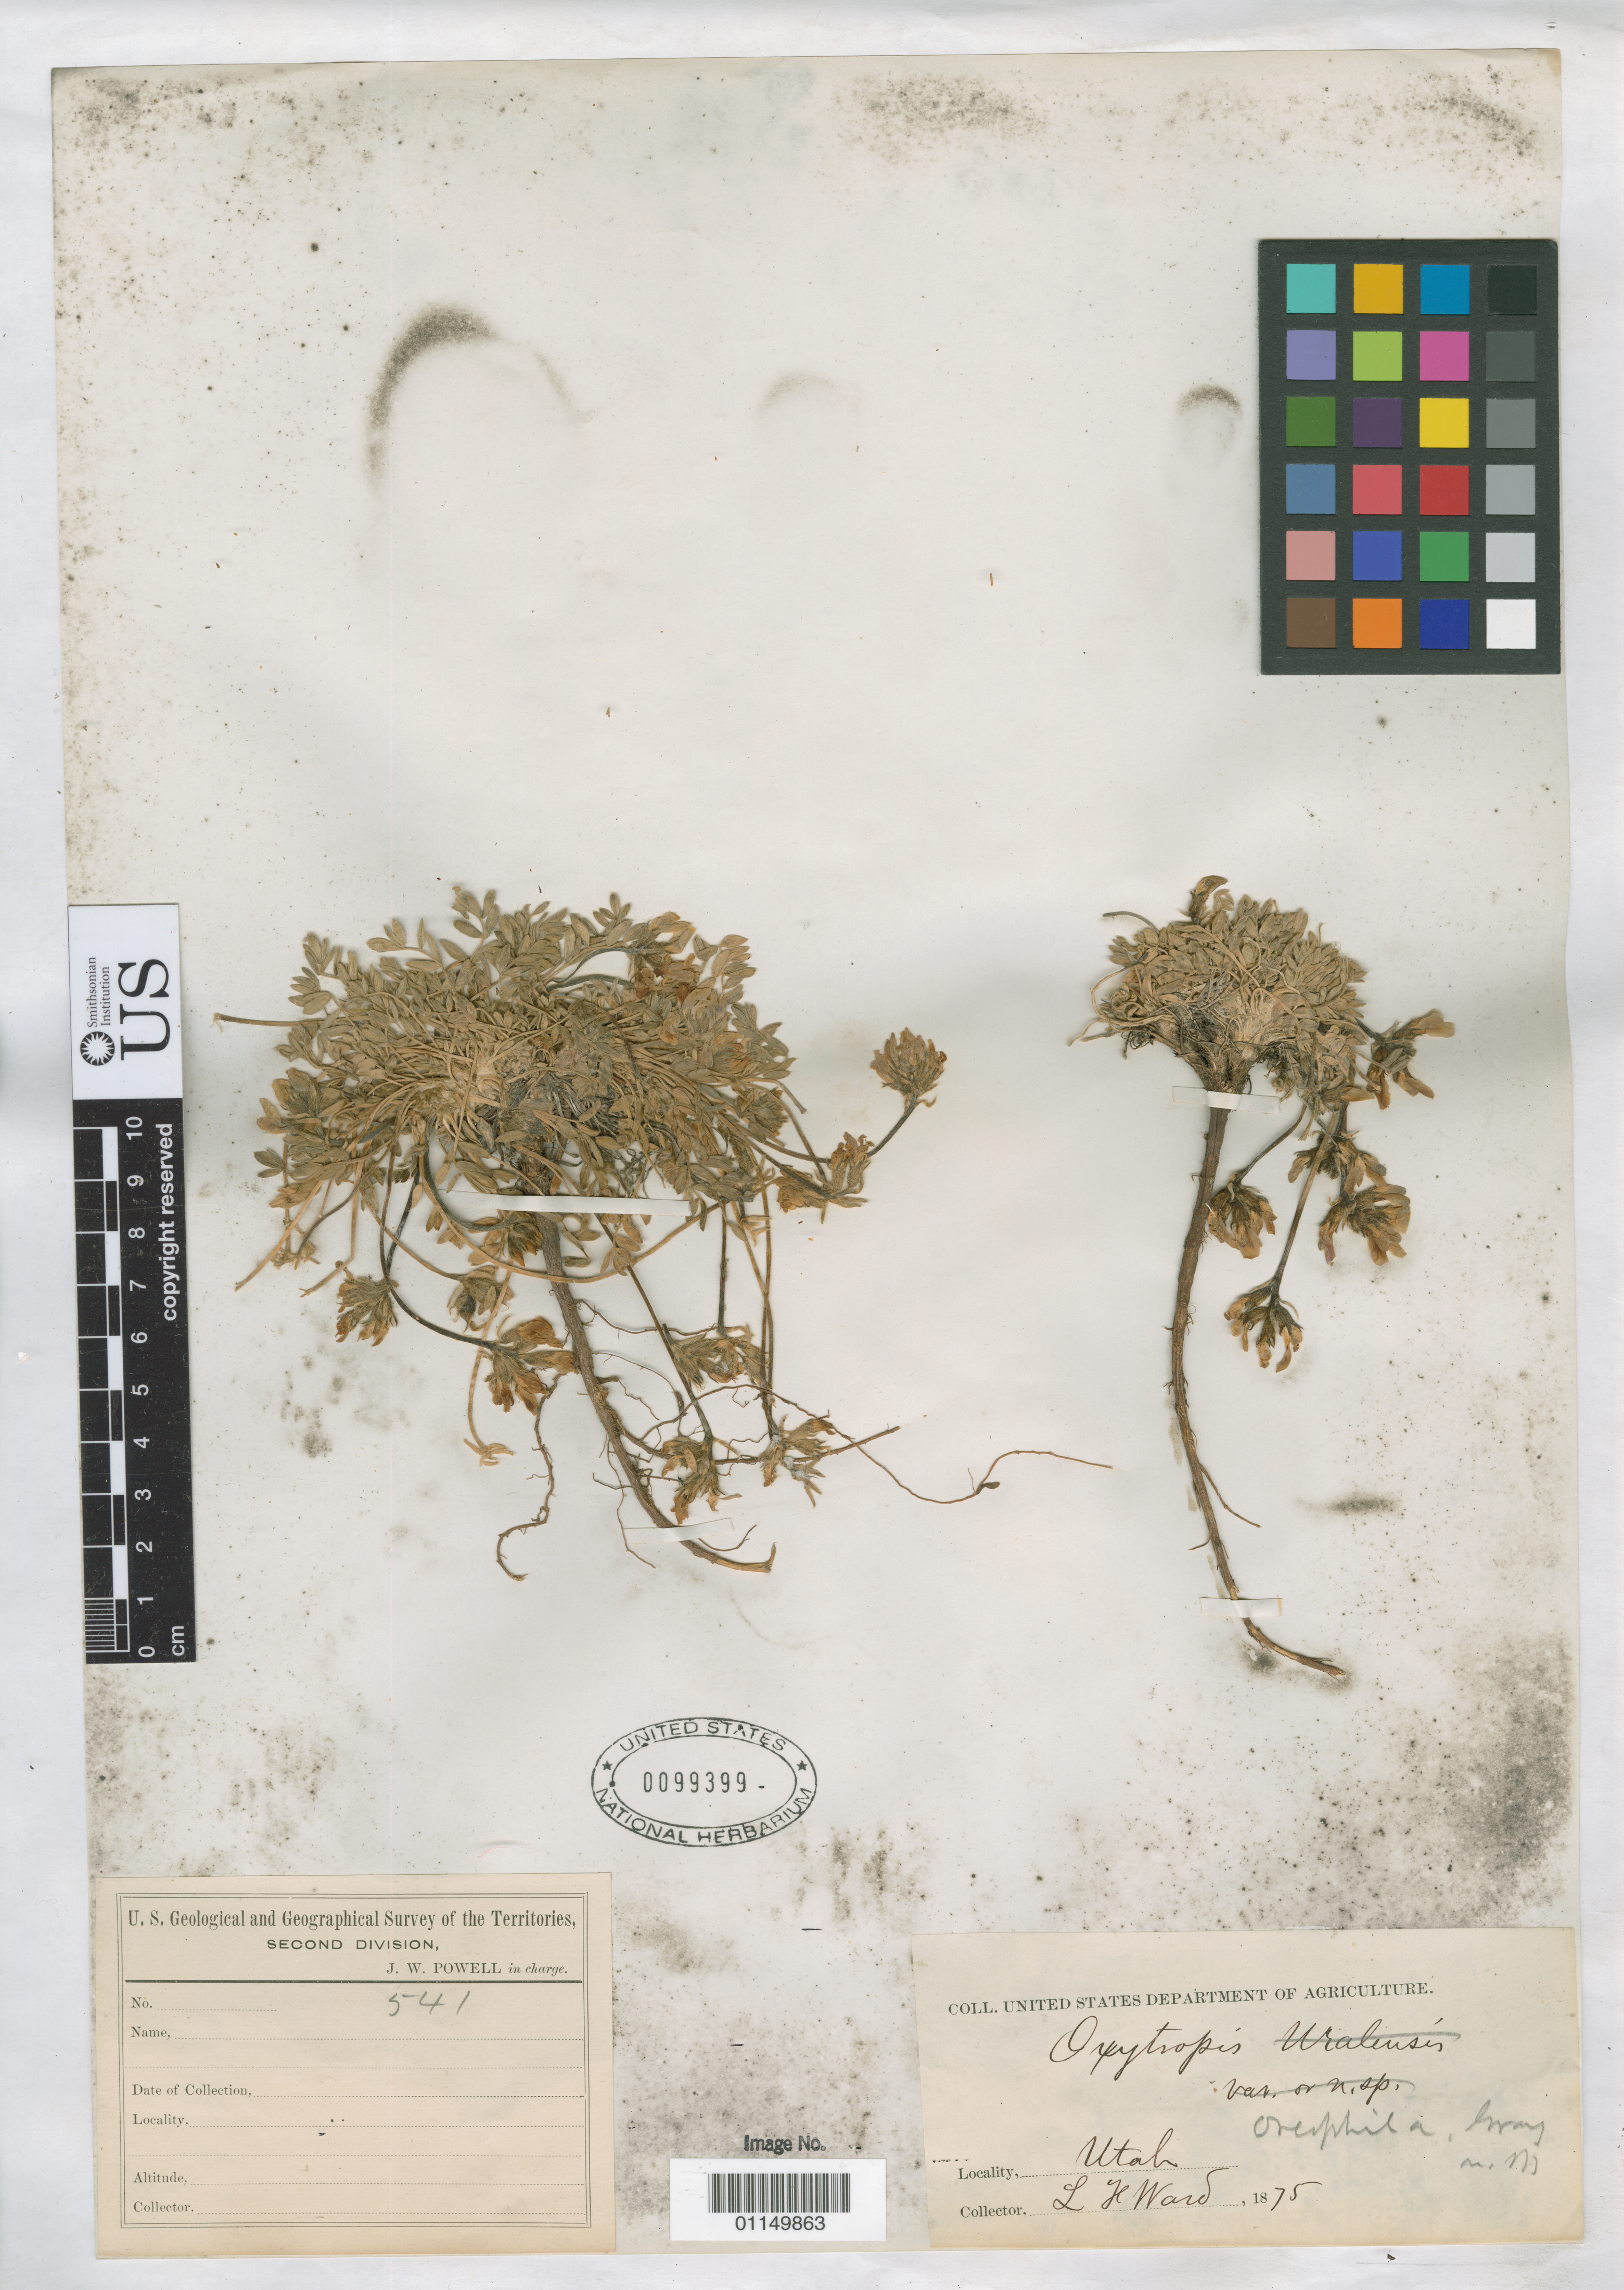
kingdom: Plantae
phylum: Tracheophyta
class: Magnoliopsida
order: Fabales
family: Fabaceae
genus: Oxytropis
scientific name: Oxytropis oreophila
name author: A. Gray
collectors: L. F. Ward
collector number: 541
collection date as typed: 1875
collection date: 1875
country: United States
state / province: Utah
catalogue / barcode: US 99399